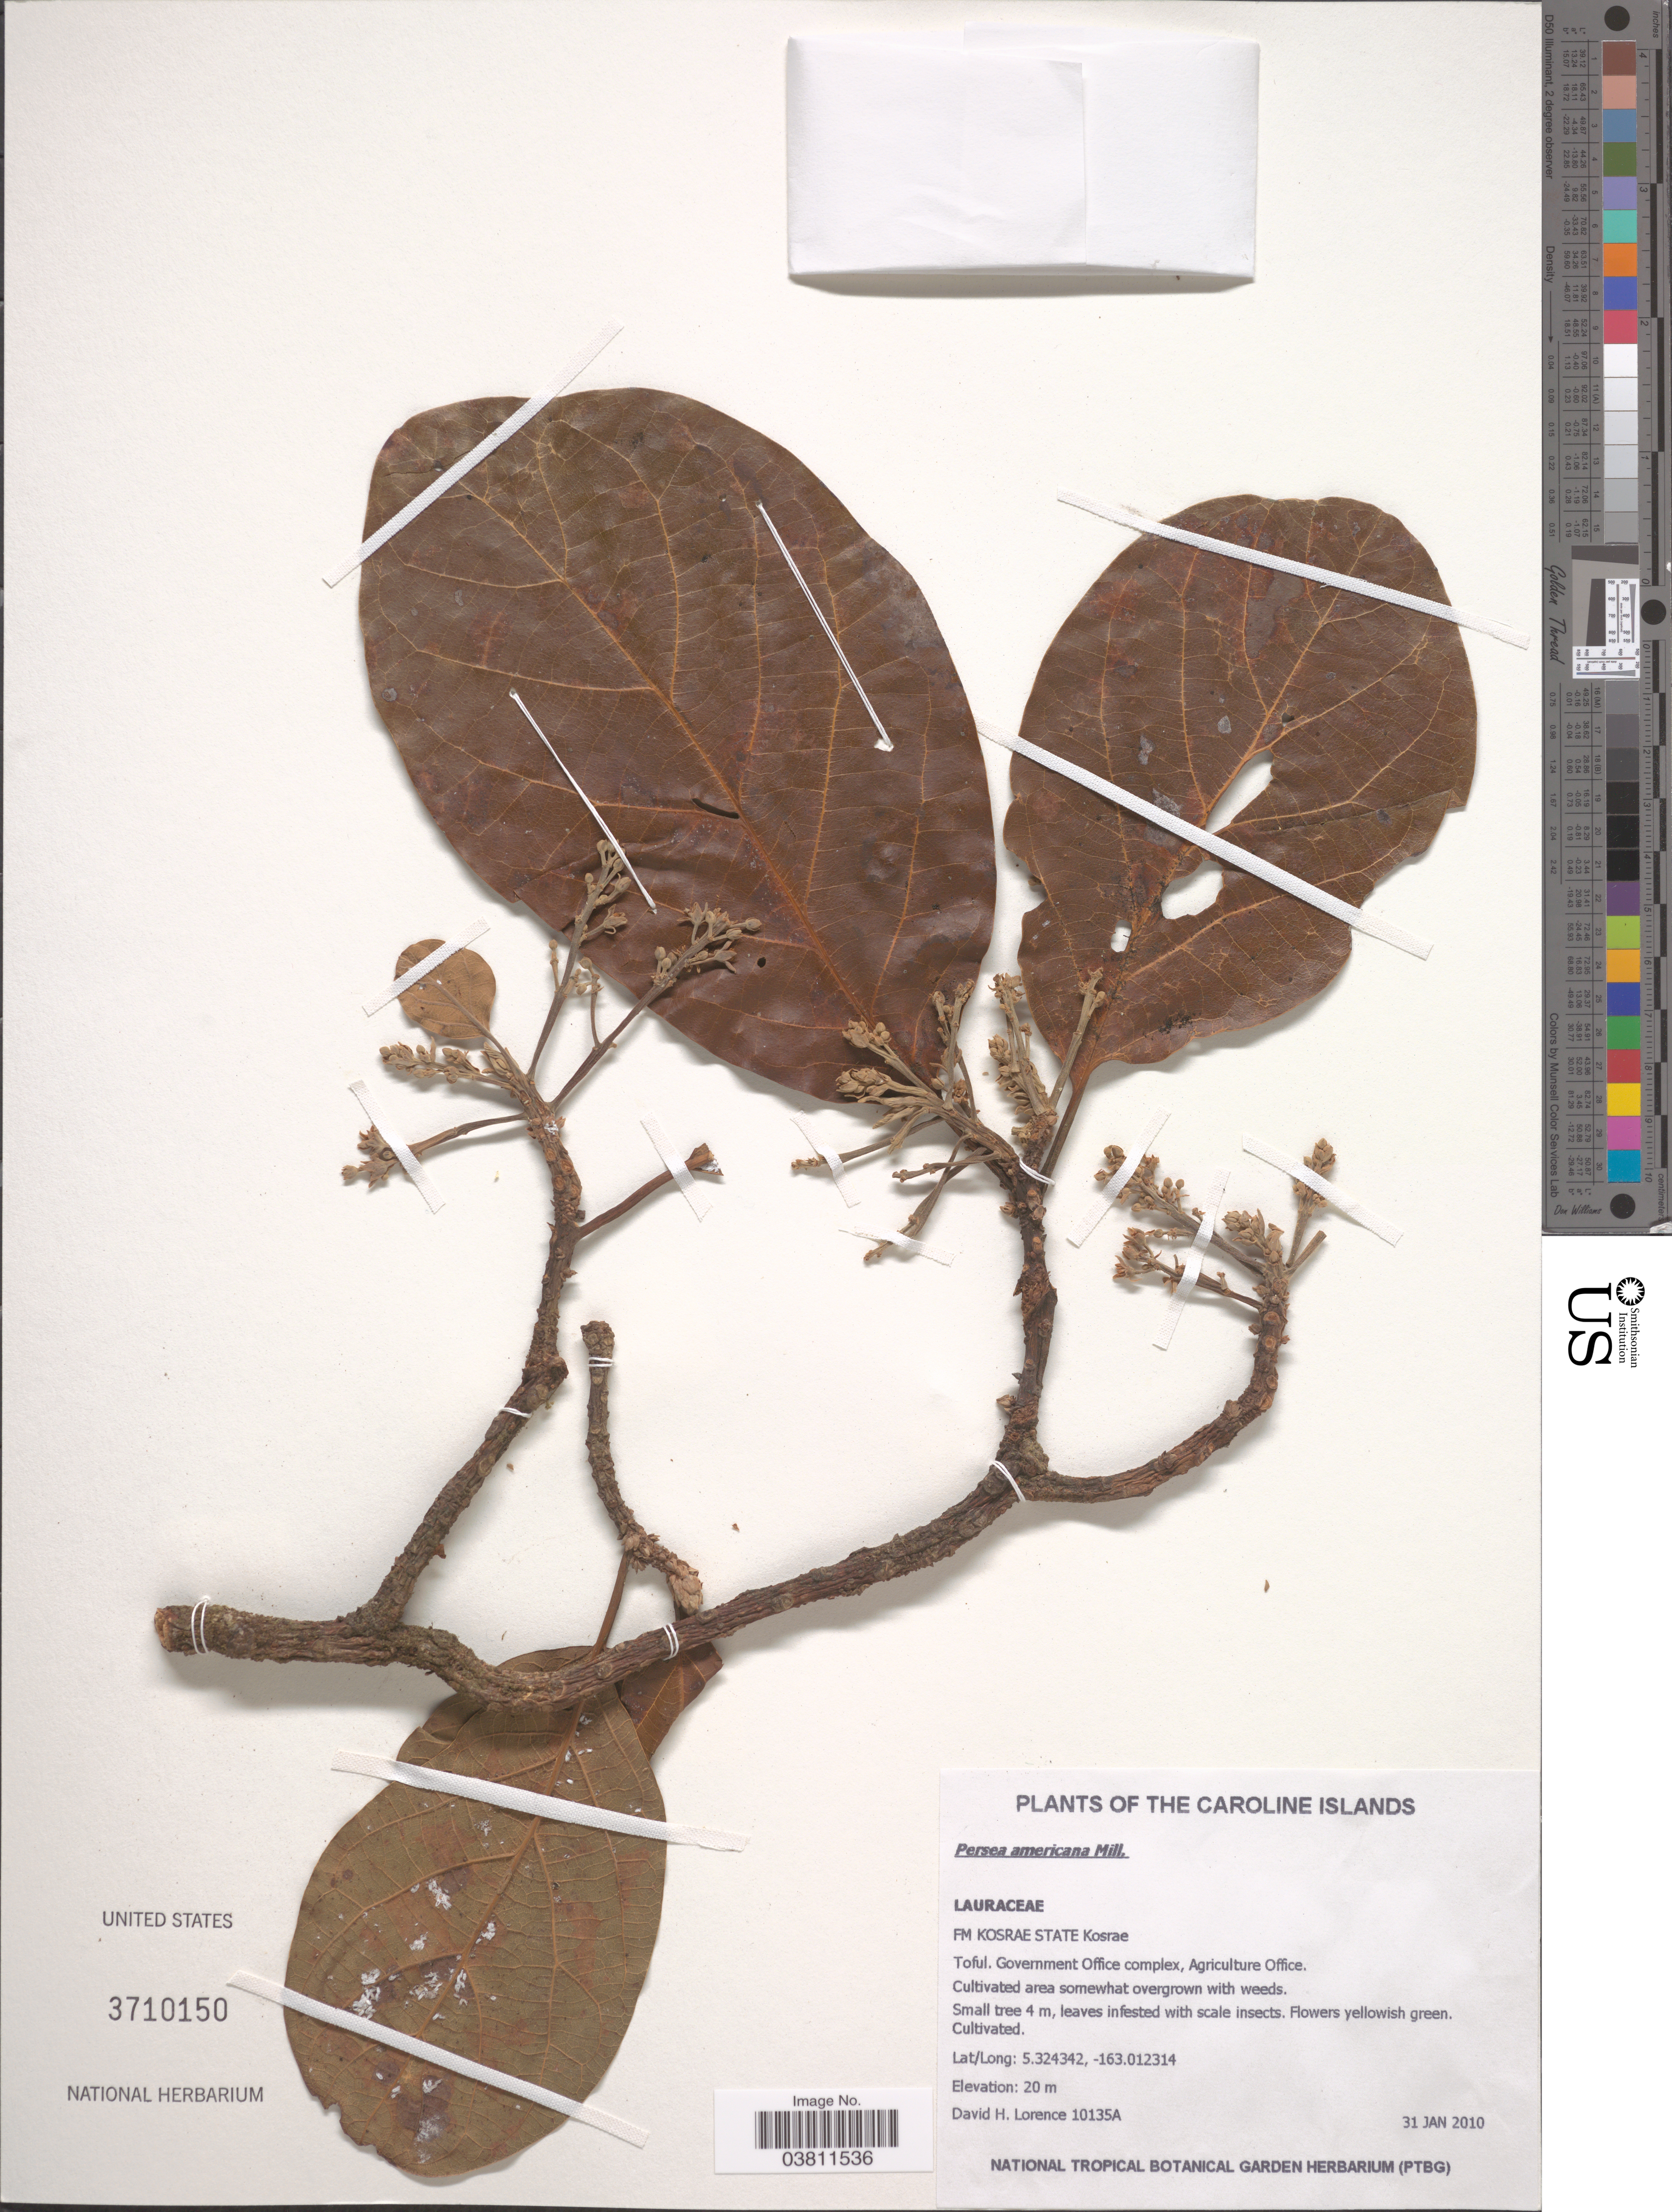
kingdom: Plantae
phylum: Tracheophyta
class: Magnoliopsida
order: Laurales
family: Lauraceae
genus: Persea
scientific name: Persea americana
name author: Mill.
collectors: D. Lorence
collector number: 10135A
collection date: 2010-01-31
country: Micronesia, Federated States of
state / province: Kosrae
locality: The Caroline Islands. FM Kosrae State Kosrae. Toful. Government Office complex, Agriculture Office.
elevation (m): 20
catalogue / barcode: US 3710150